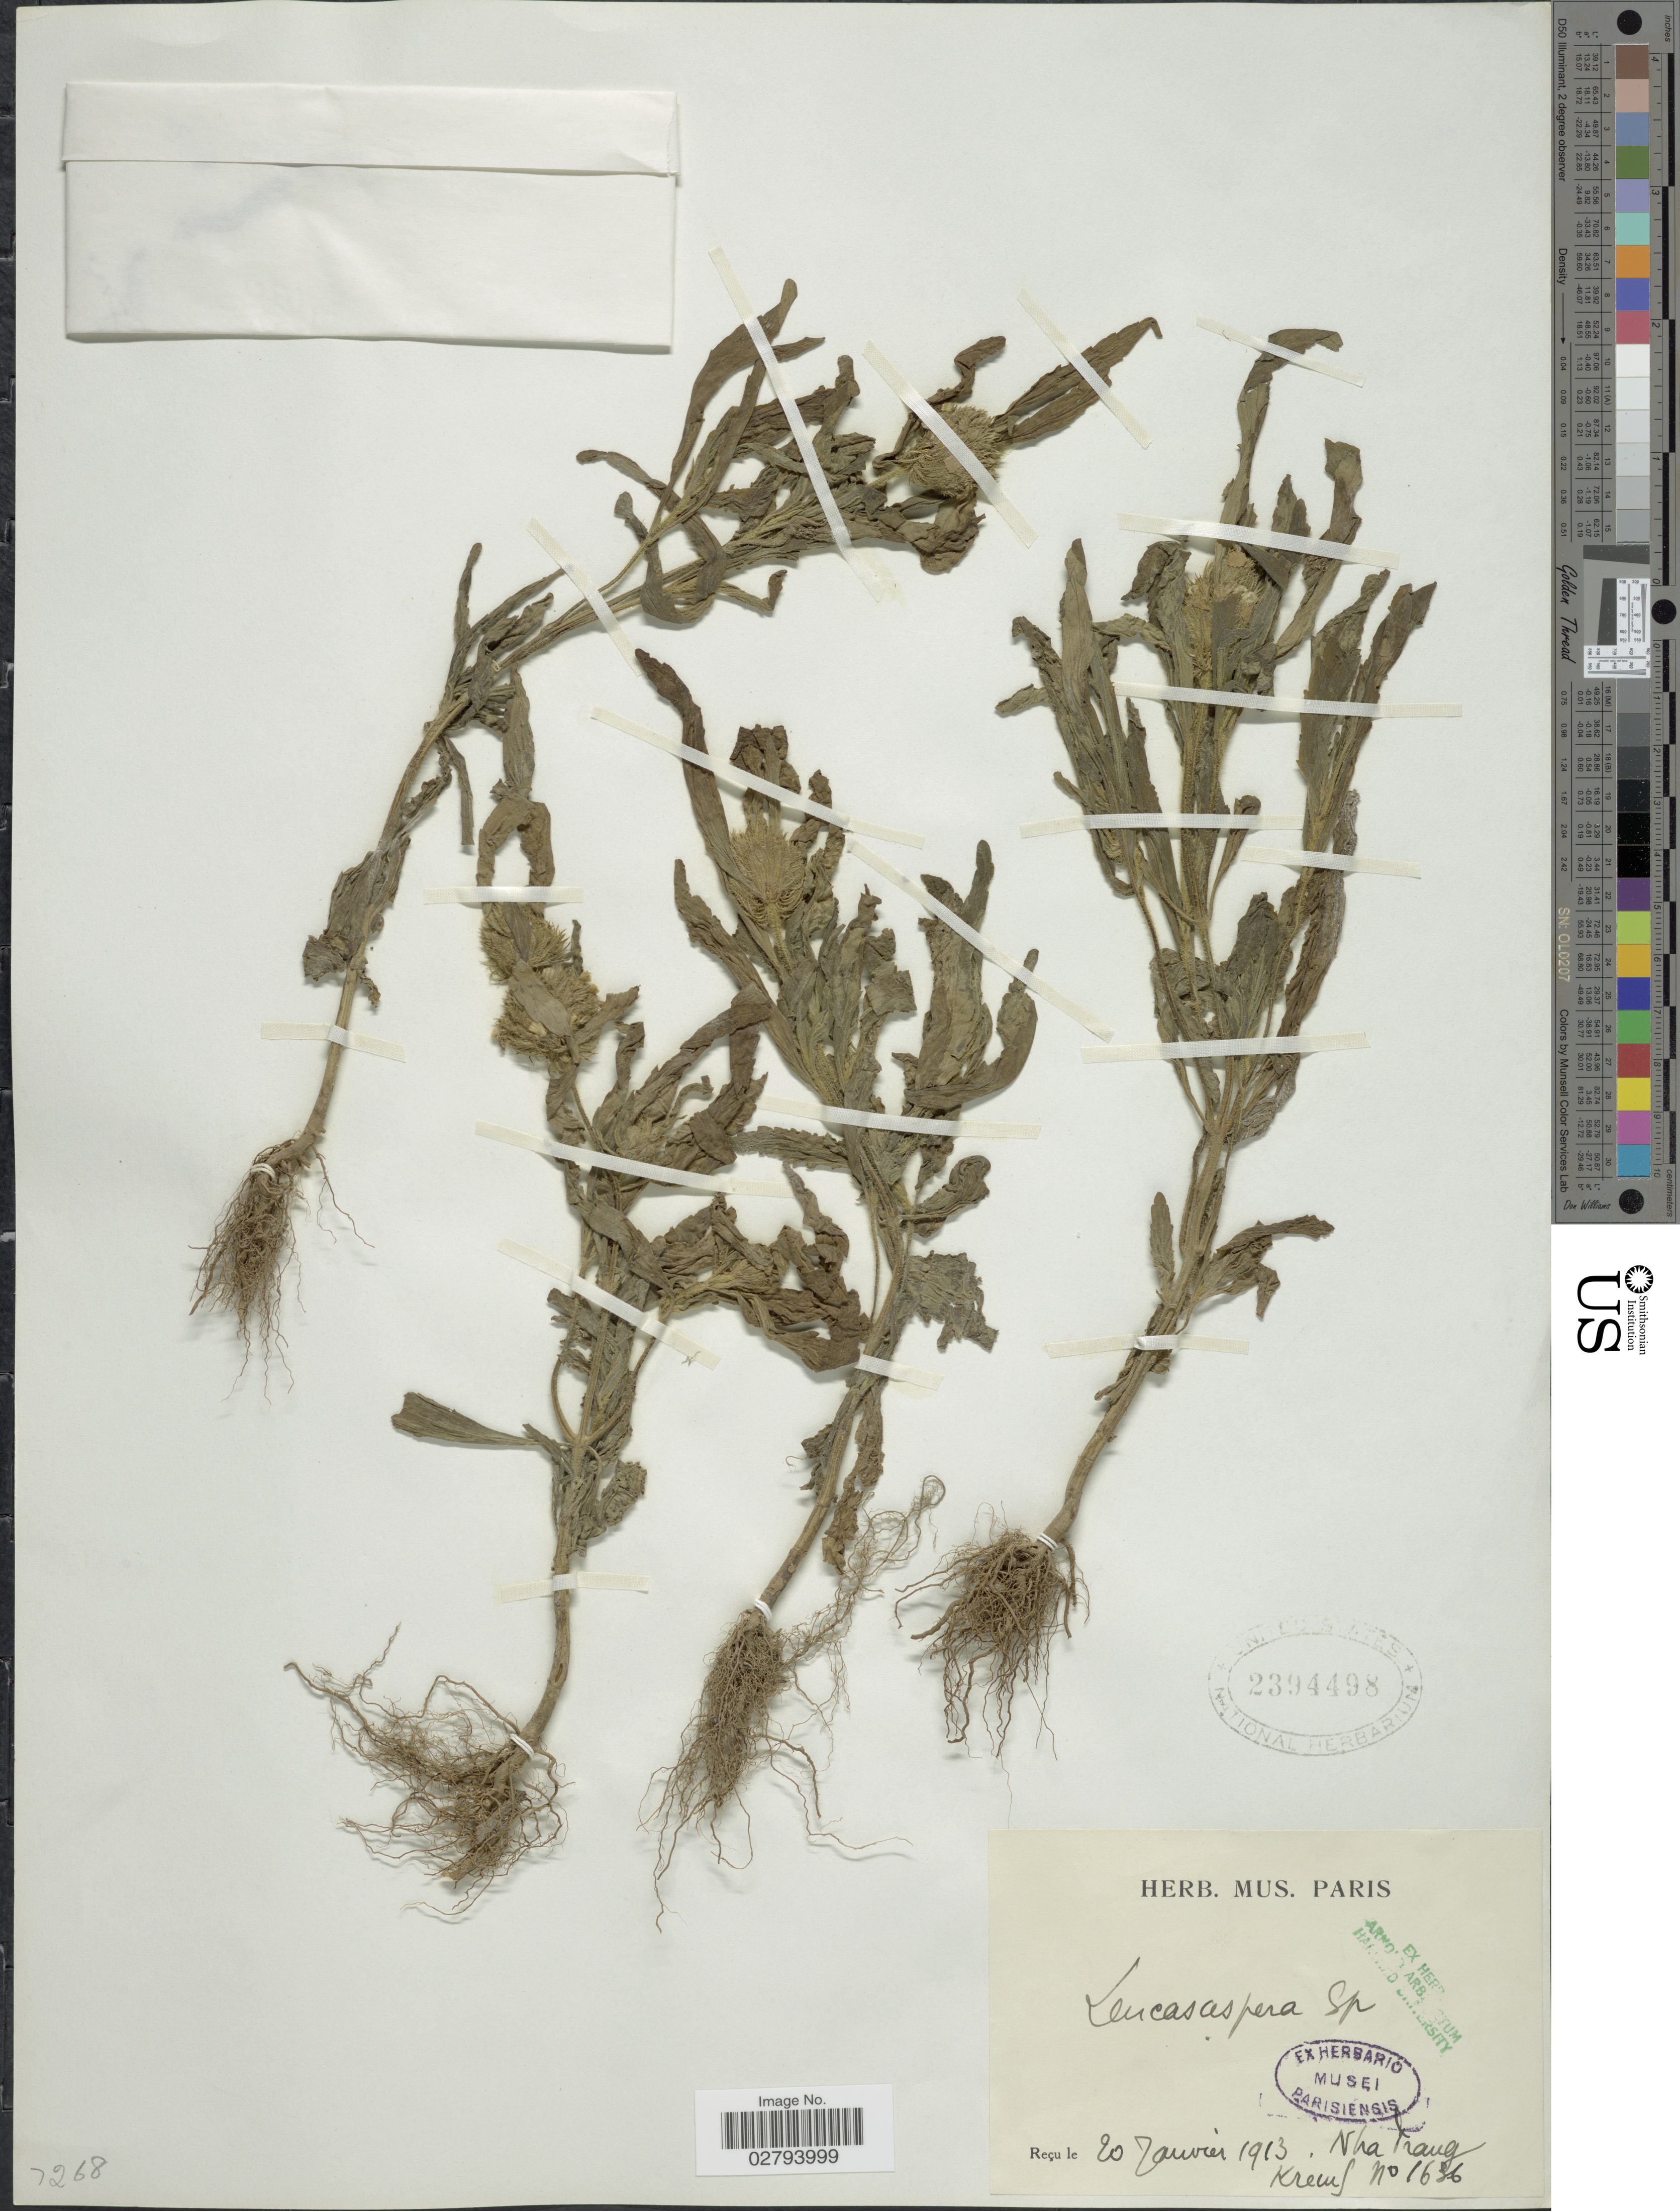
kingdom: Plantae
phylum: Tracheophyta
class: Magnoliopsida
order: Lamiales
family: Lamiaceae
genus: Leucas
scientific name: Leucas aspera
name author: Spreng.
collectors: Kremf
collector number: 1636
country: Vietnam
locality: Nhatrang.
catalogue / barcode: US 2394498